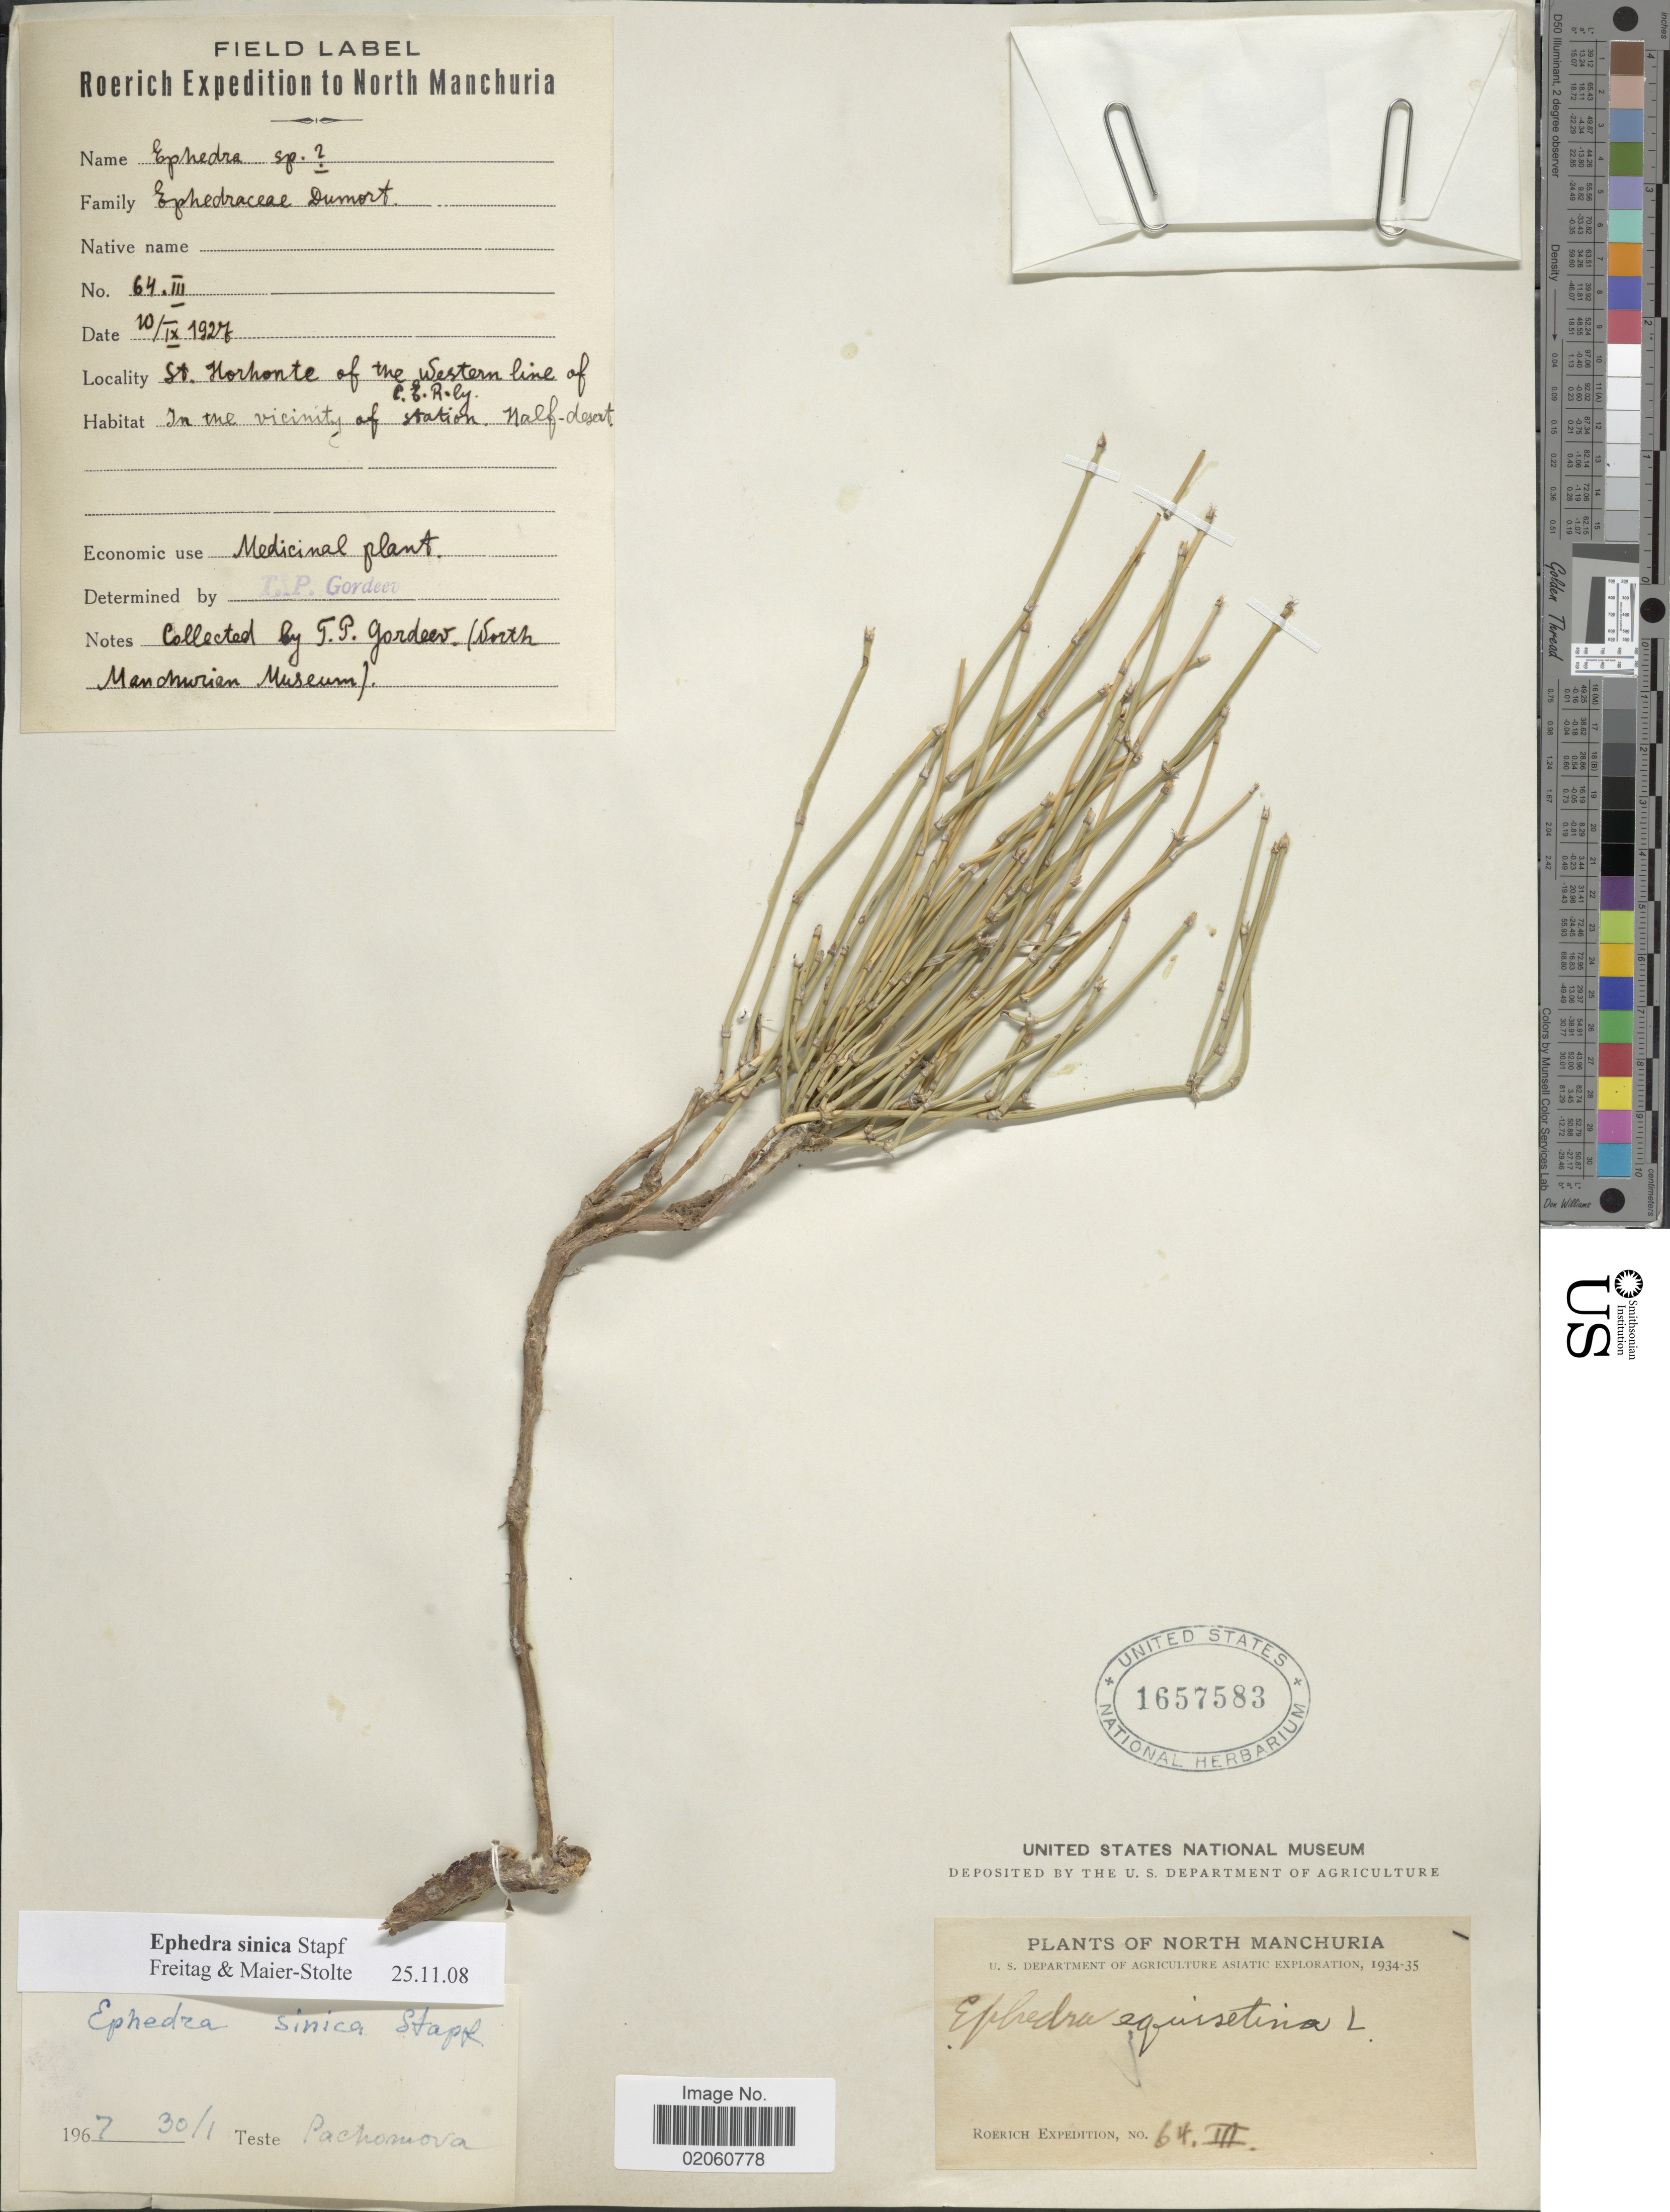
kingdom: Plantae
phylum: Tracheophyta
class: Gnetopsida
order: Ephedrales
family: Ephedraceae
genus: Ephedra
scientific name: Ephedra sinica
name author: Stapf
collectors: Roerich Expedition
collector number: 64. III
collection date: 1927-09-10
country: China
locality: North Manchuria, St Horhonte of the Western line of [illegible text], In the vicinity of station, Half desert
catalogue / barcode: US 1657583